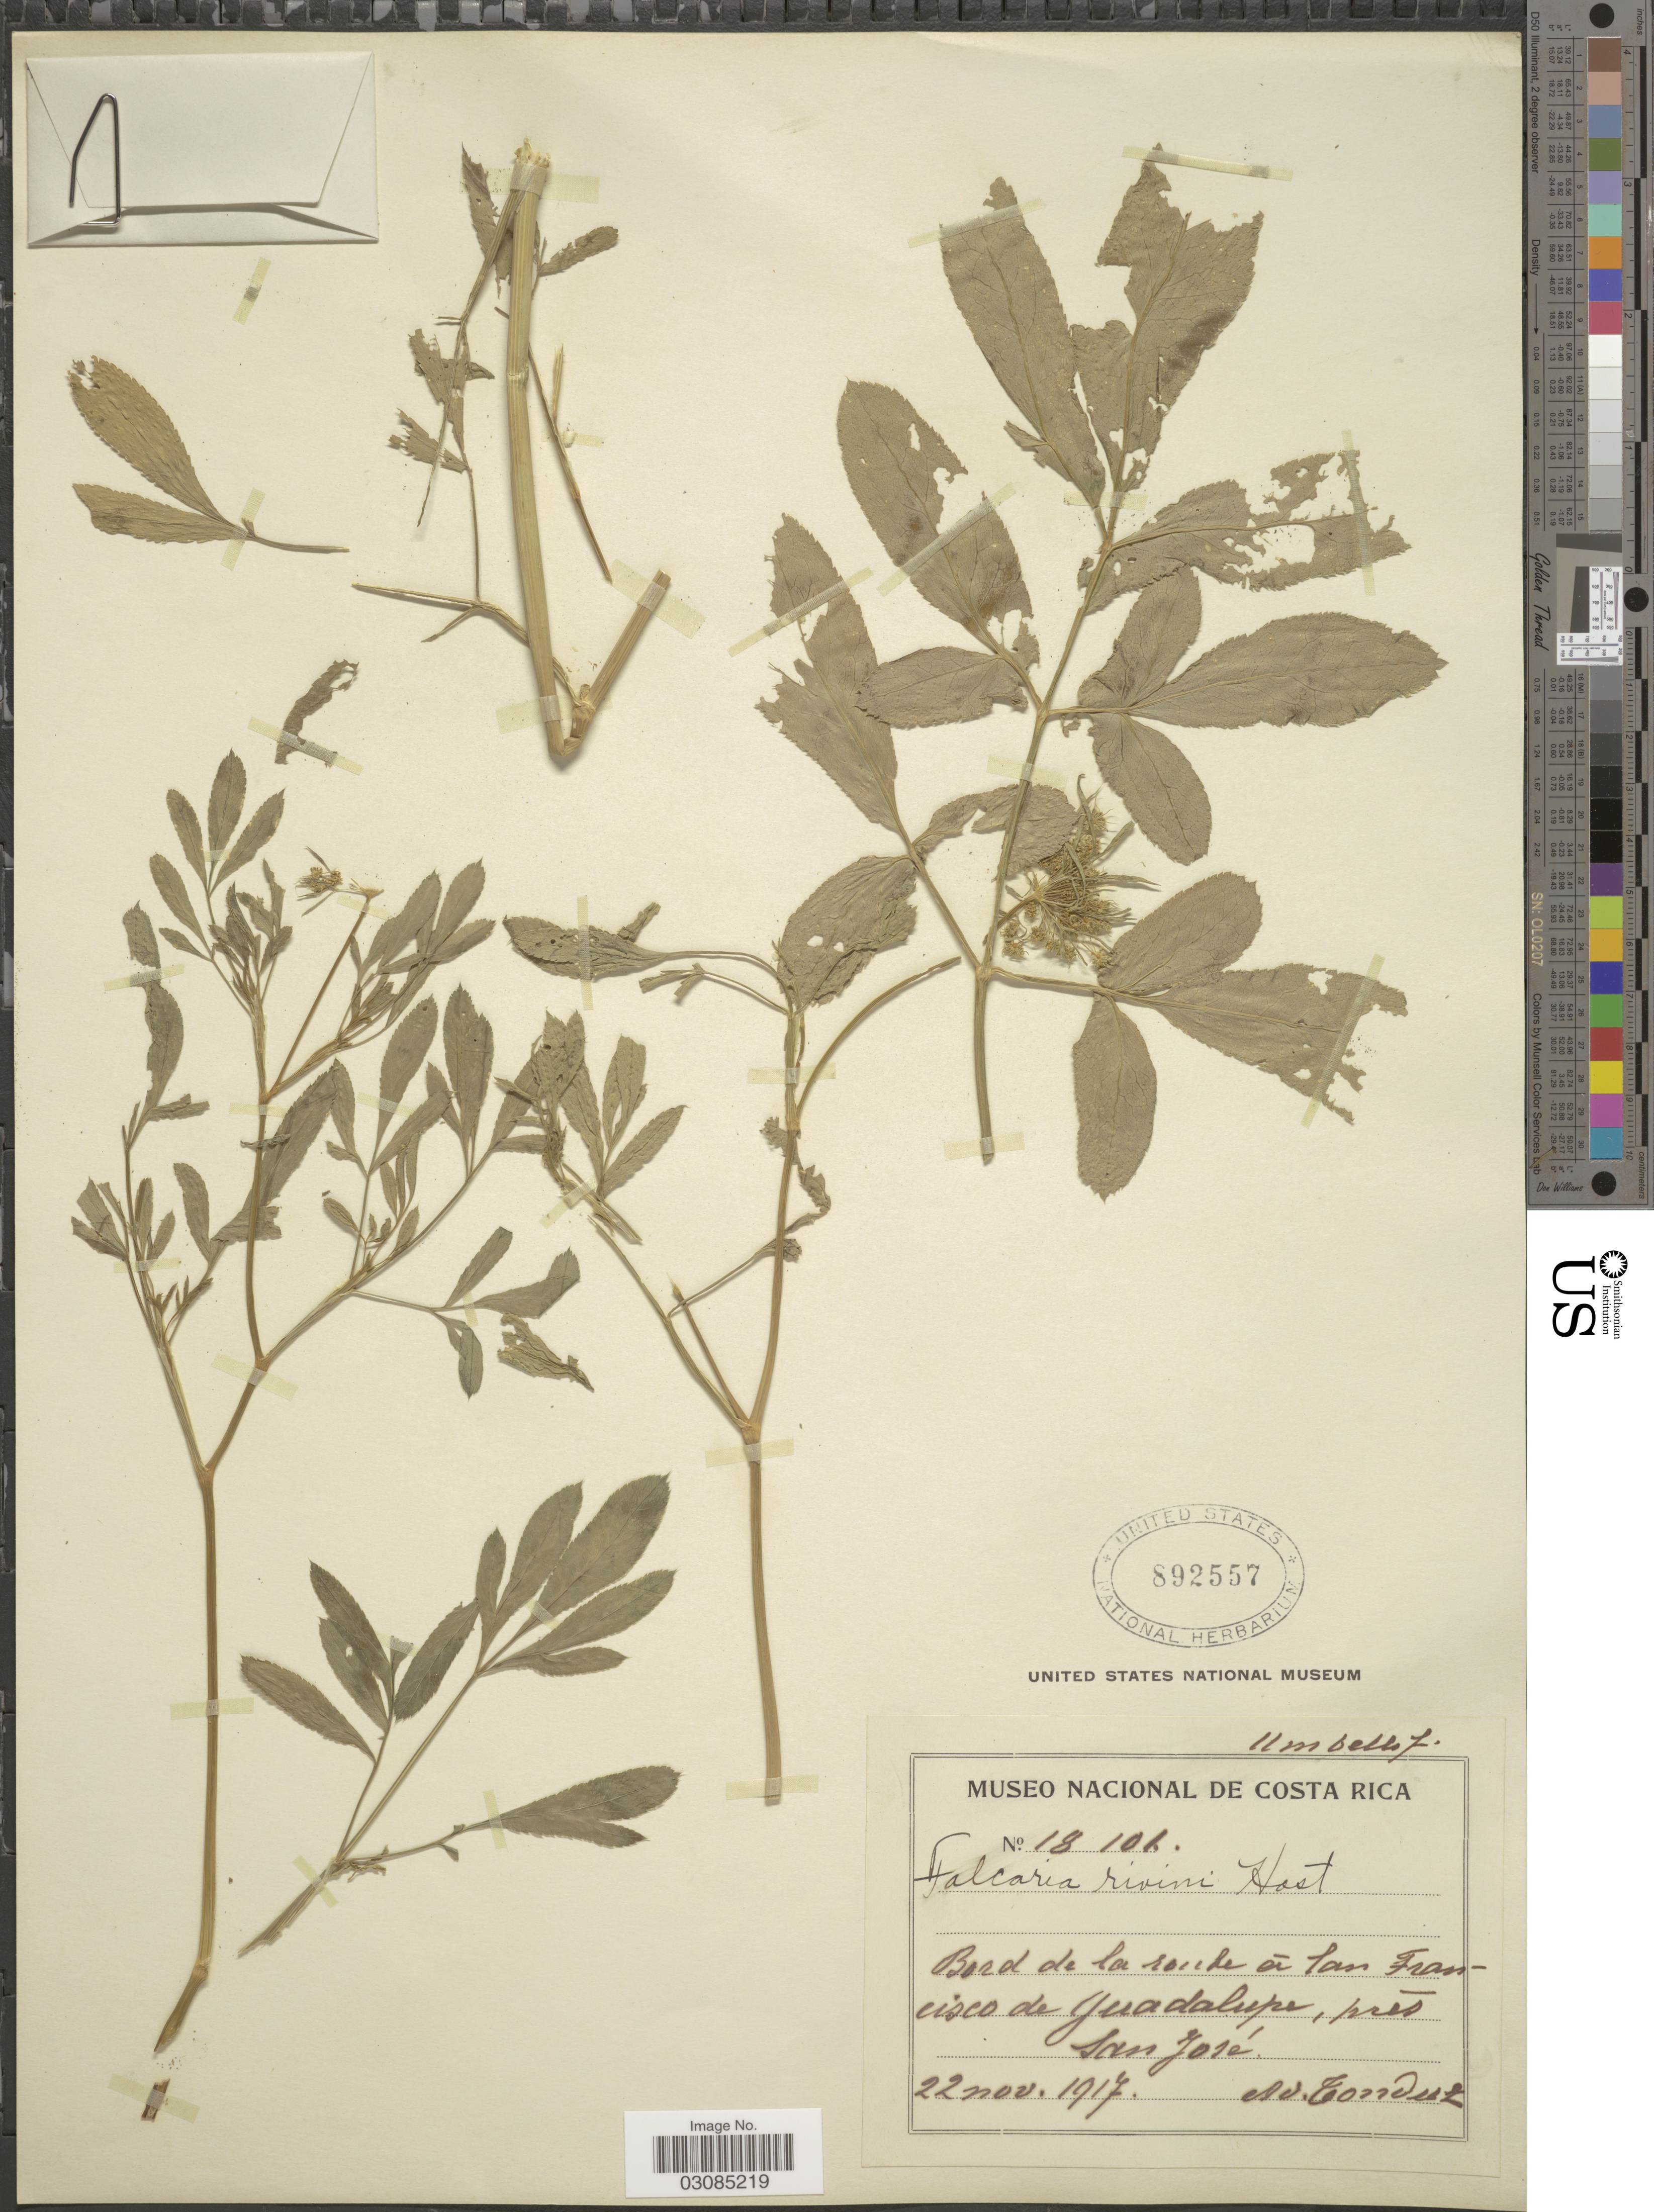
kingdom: Plantae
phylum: Tracheophyta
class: Magnoliopsida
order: Apiales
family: Apiaceae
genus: Falcaria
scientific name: Falcaria vulgaris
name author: Bernh.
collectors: A. Tonduz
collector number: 18106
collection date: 1917-11-22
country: Costa Rica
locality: Bord de la route á las Francisco de Guadalupe, prés San José.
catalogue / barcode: US 892557